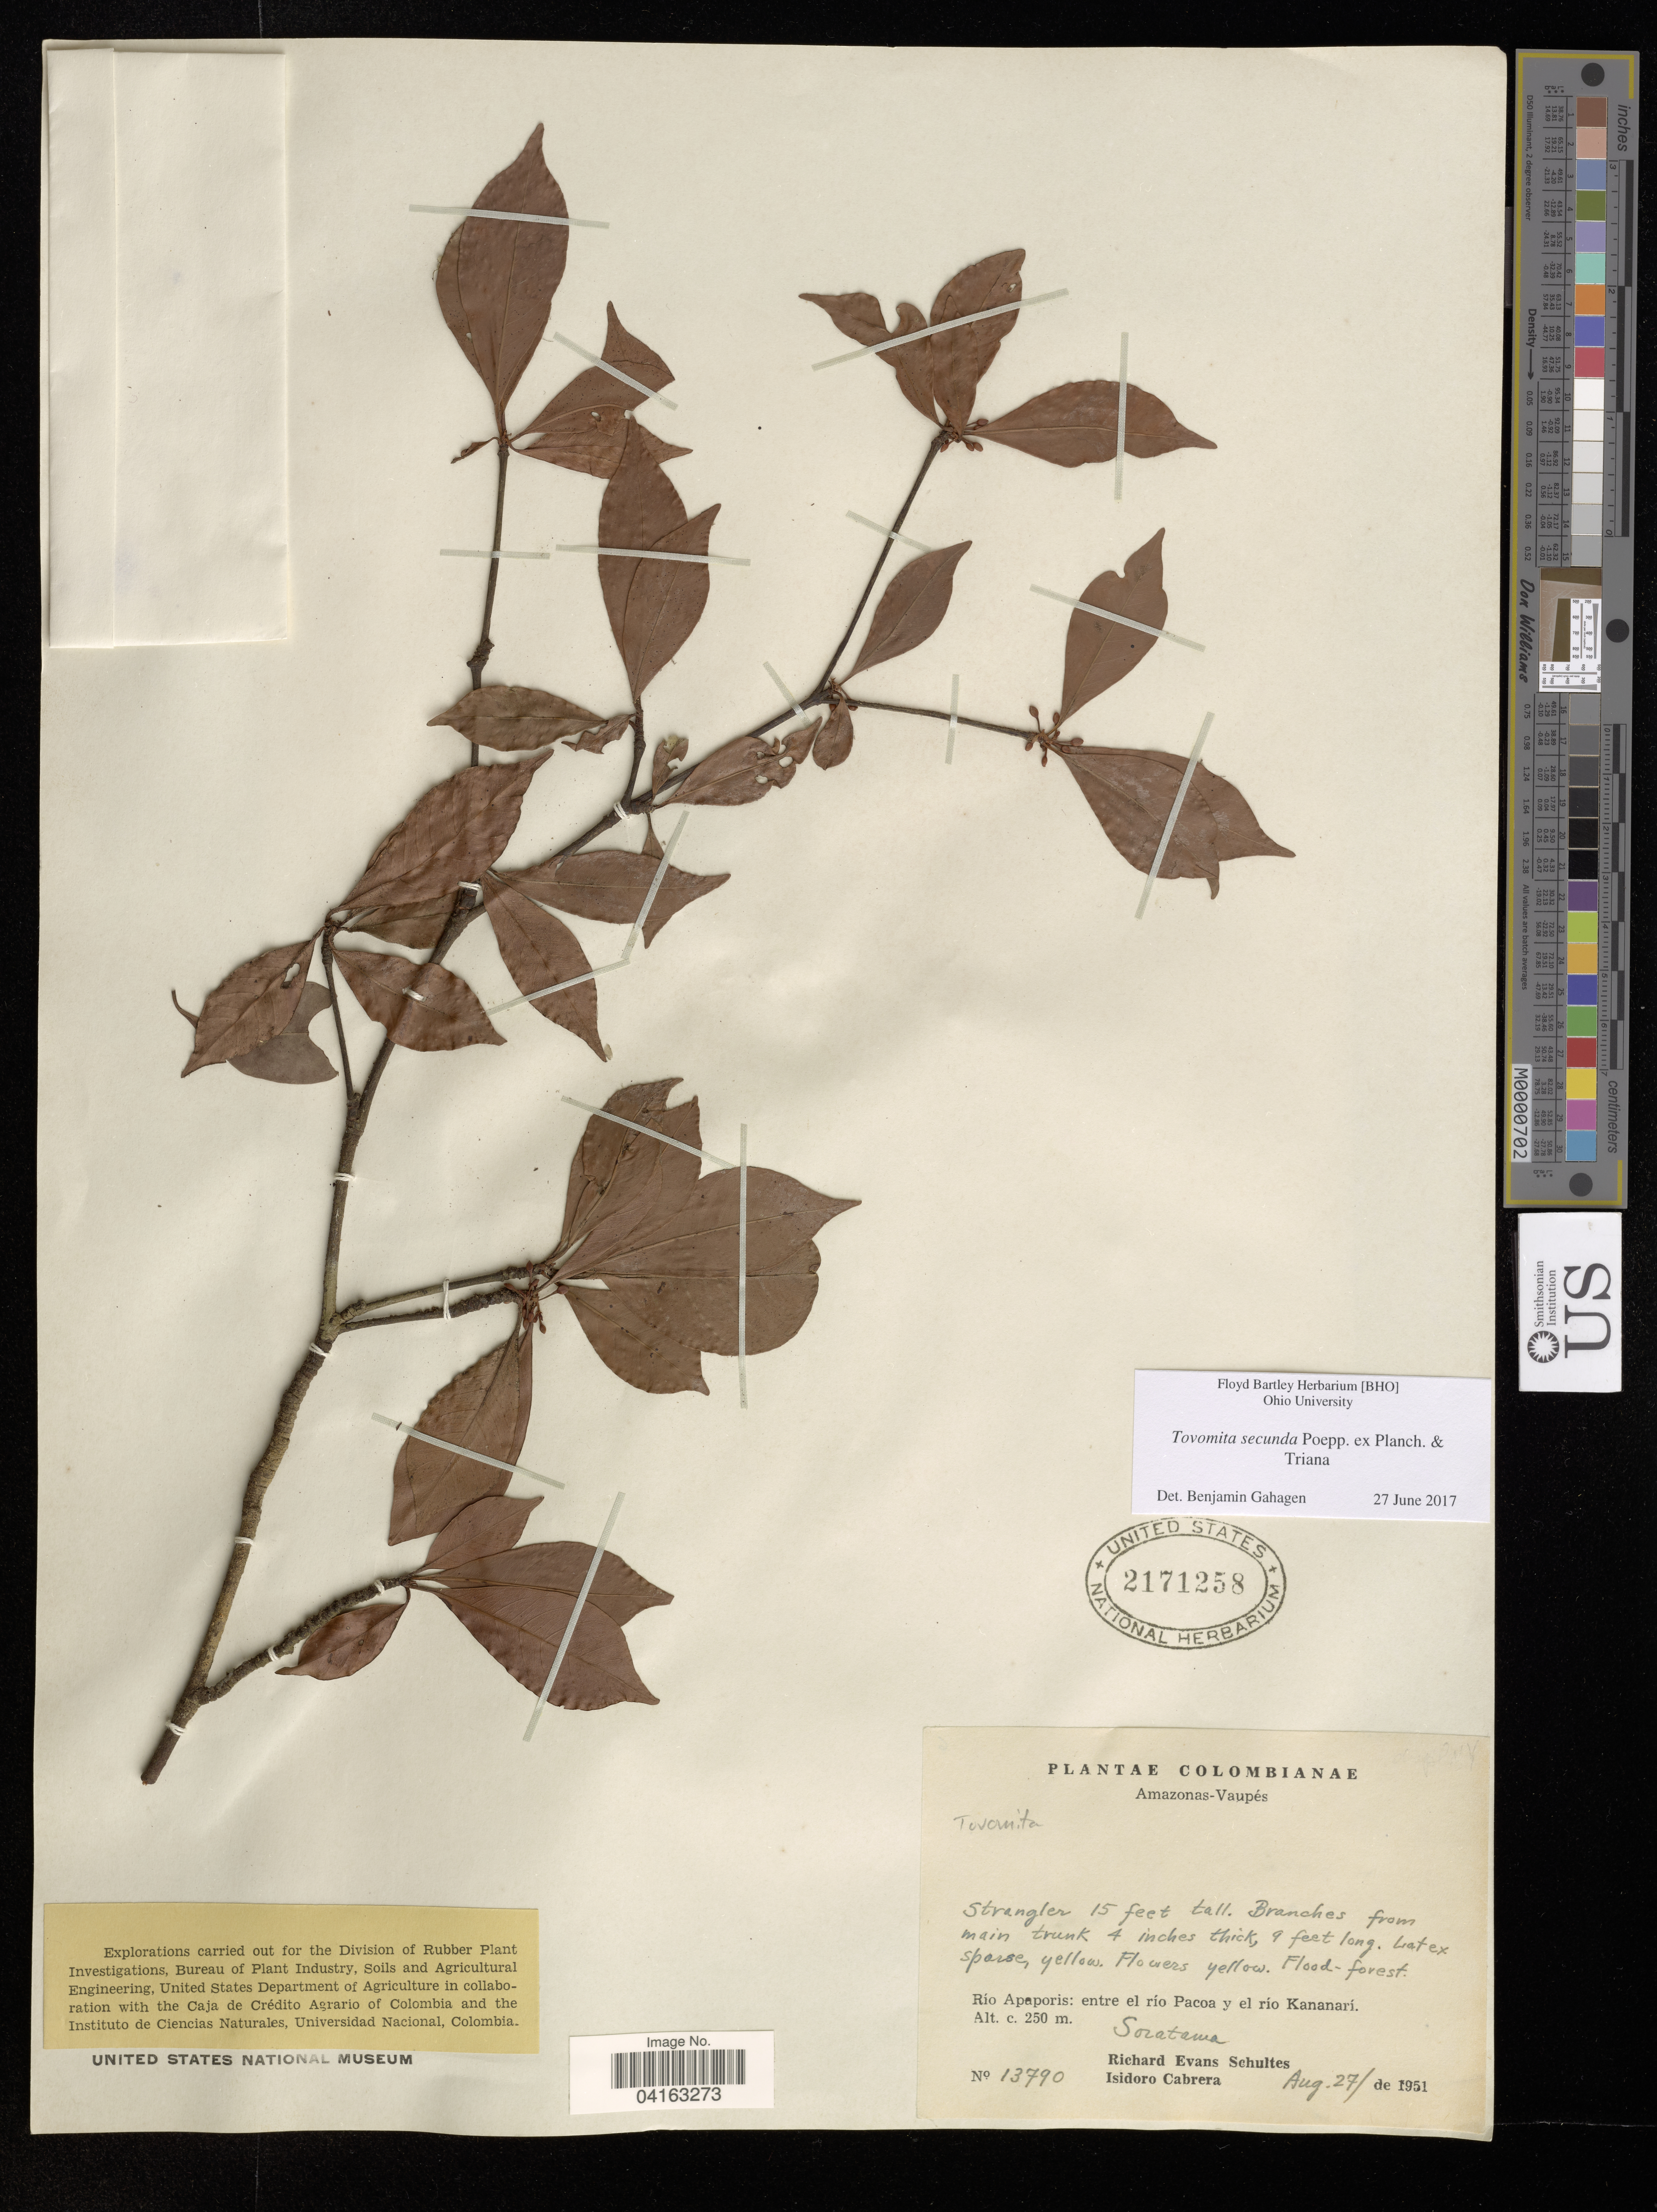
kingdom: Plantae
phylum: Tracheophyta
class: Magnoliopsida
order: Malpighiales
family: Clusiaceae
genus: Tovomita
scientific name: Tovomita secunda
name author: Poepp. ex Planch. & Triana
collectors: R. Schultes & I. Cabrera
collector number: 13790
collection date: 1951-08-27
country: Colombia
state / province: Amazonas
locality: Amazonas-Vaupés. Río Apaporis: entre el río Pacoa y el río Kananarí. Soratama.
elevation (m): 250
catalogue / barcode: US 2171258